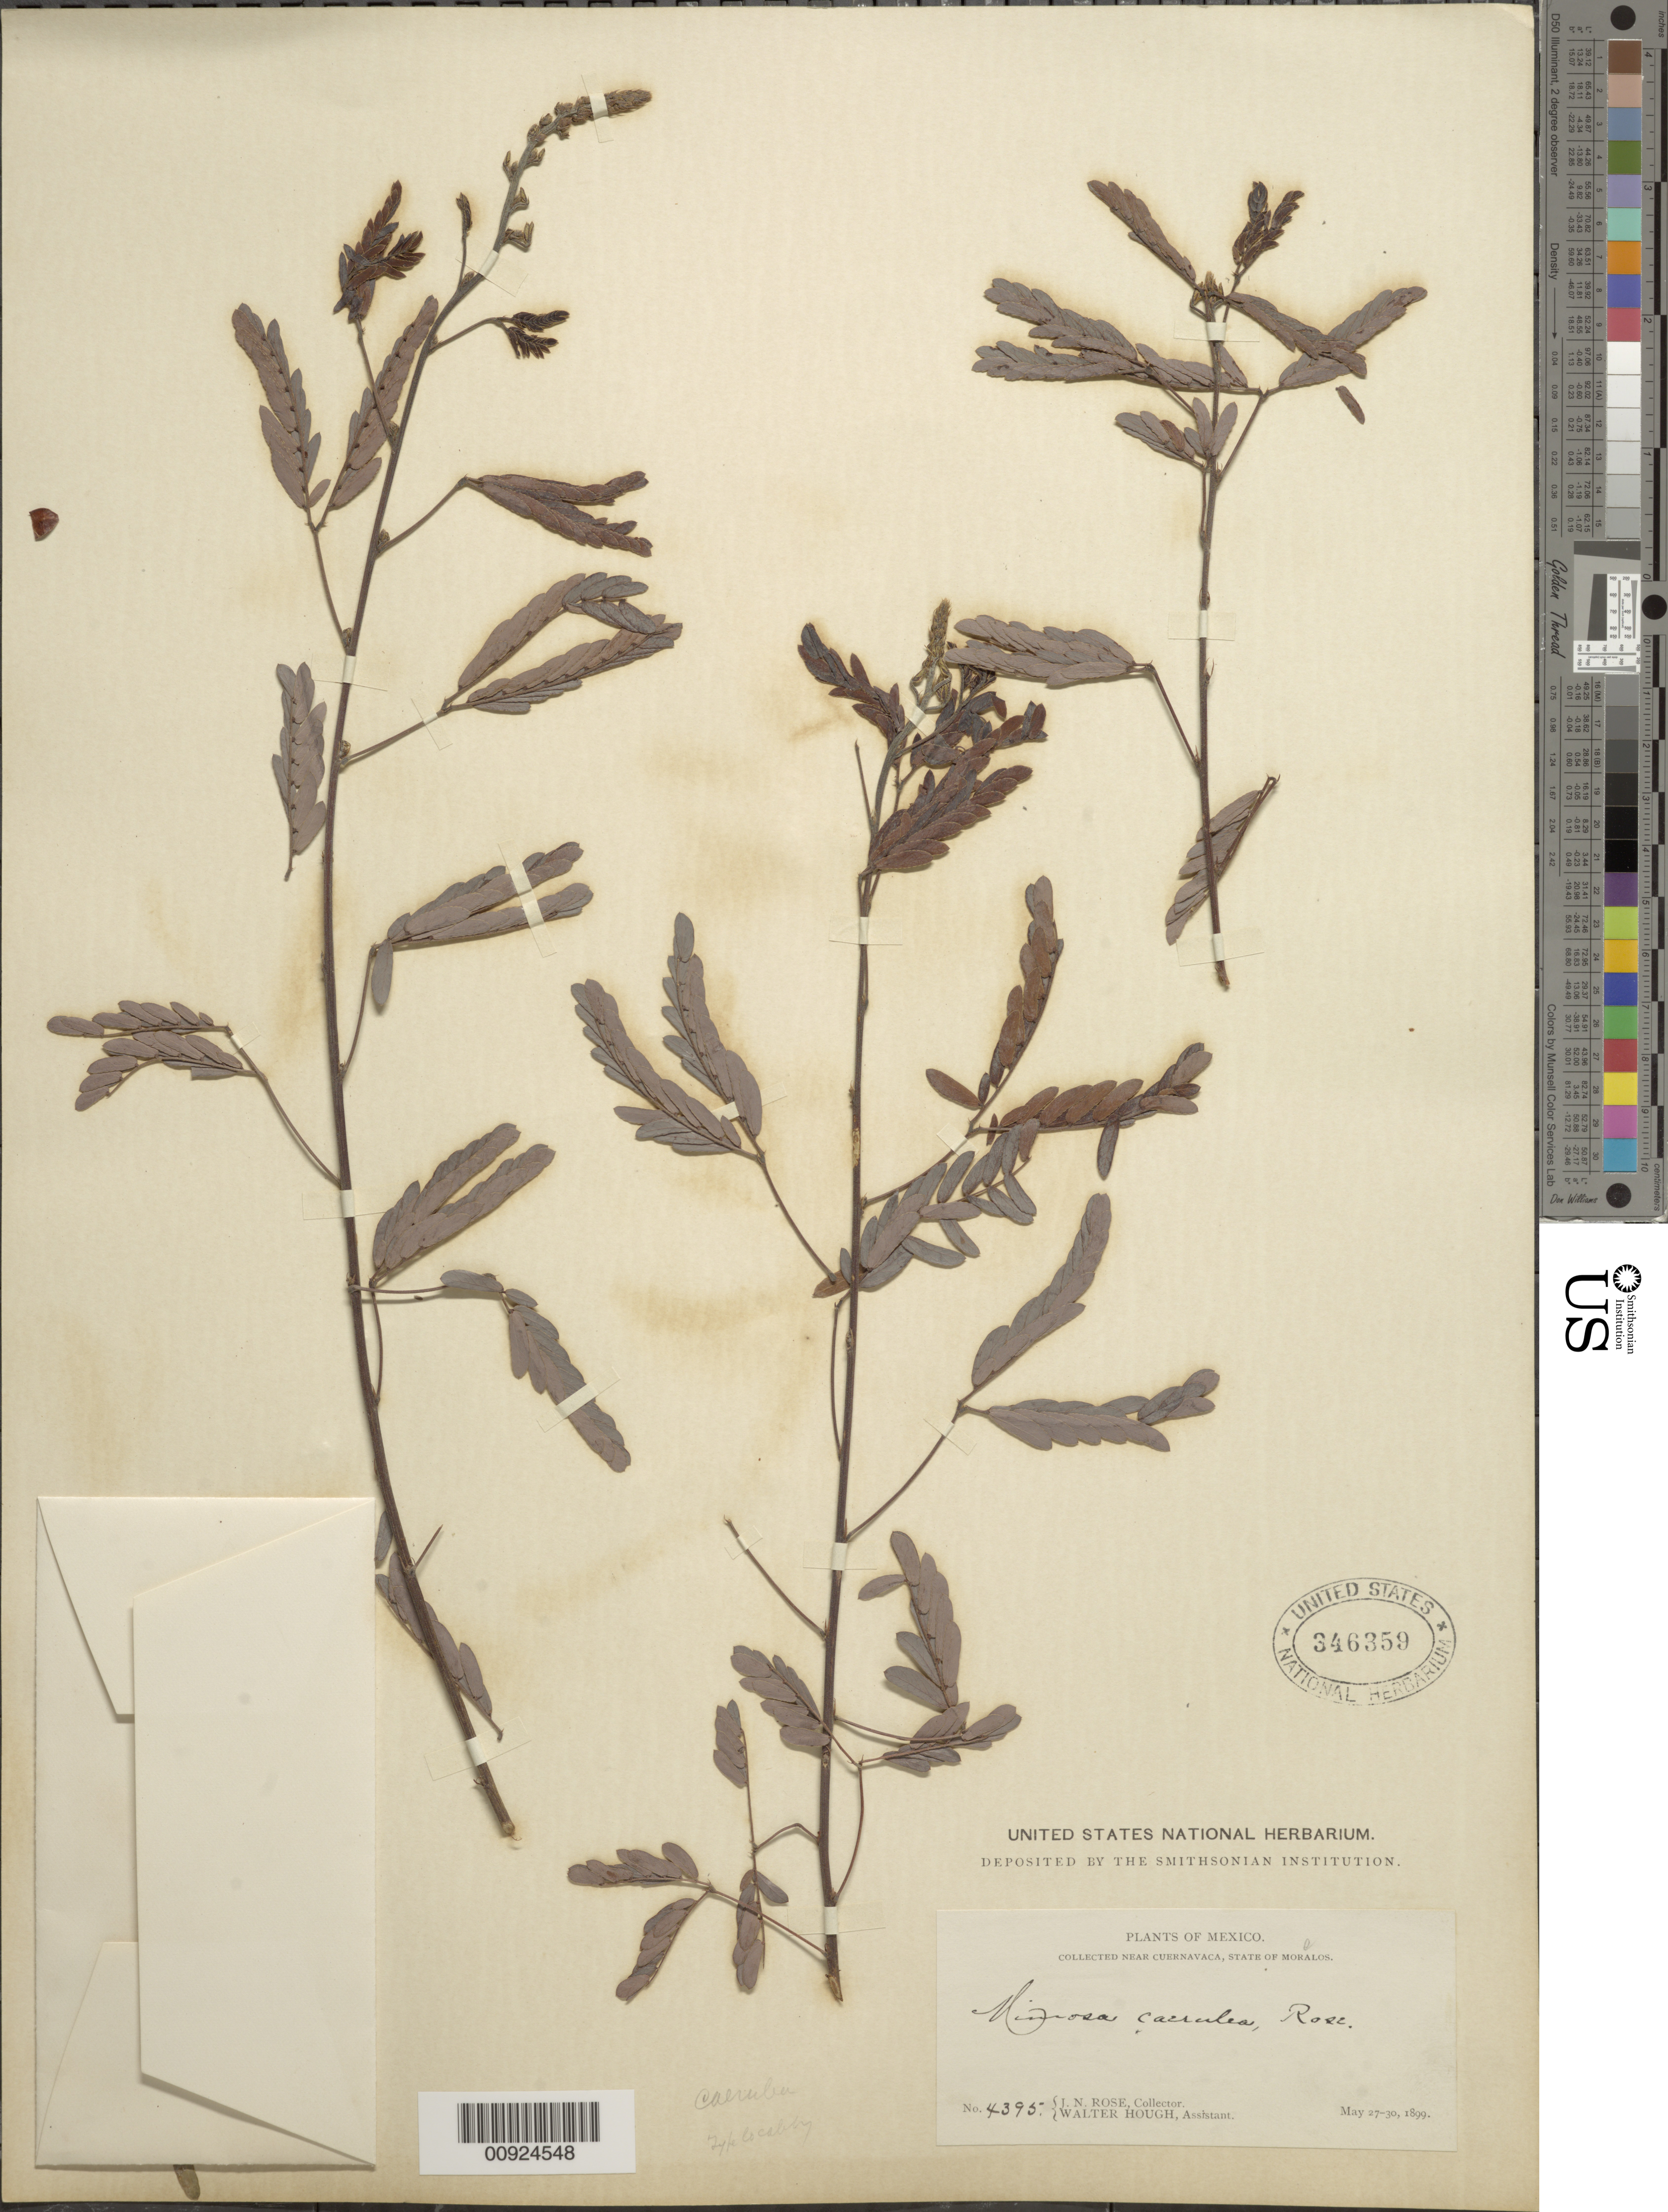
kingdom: Plantae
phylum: Tracheophyta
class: Magnoliopsida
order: Fabales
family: Fabaceae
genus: Mimosa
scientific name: Mimosa caerulea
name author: Rose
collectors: J. N. Rose & W. Hough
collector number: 4395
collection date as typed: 27 May 1899 to 30 May 1899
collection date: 1899-05-27/1899-05-30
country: Mexico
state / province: Morelos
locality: Near Cuernavaca, State of Morelos.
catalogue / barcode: US 346359